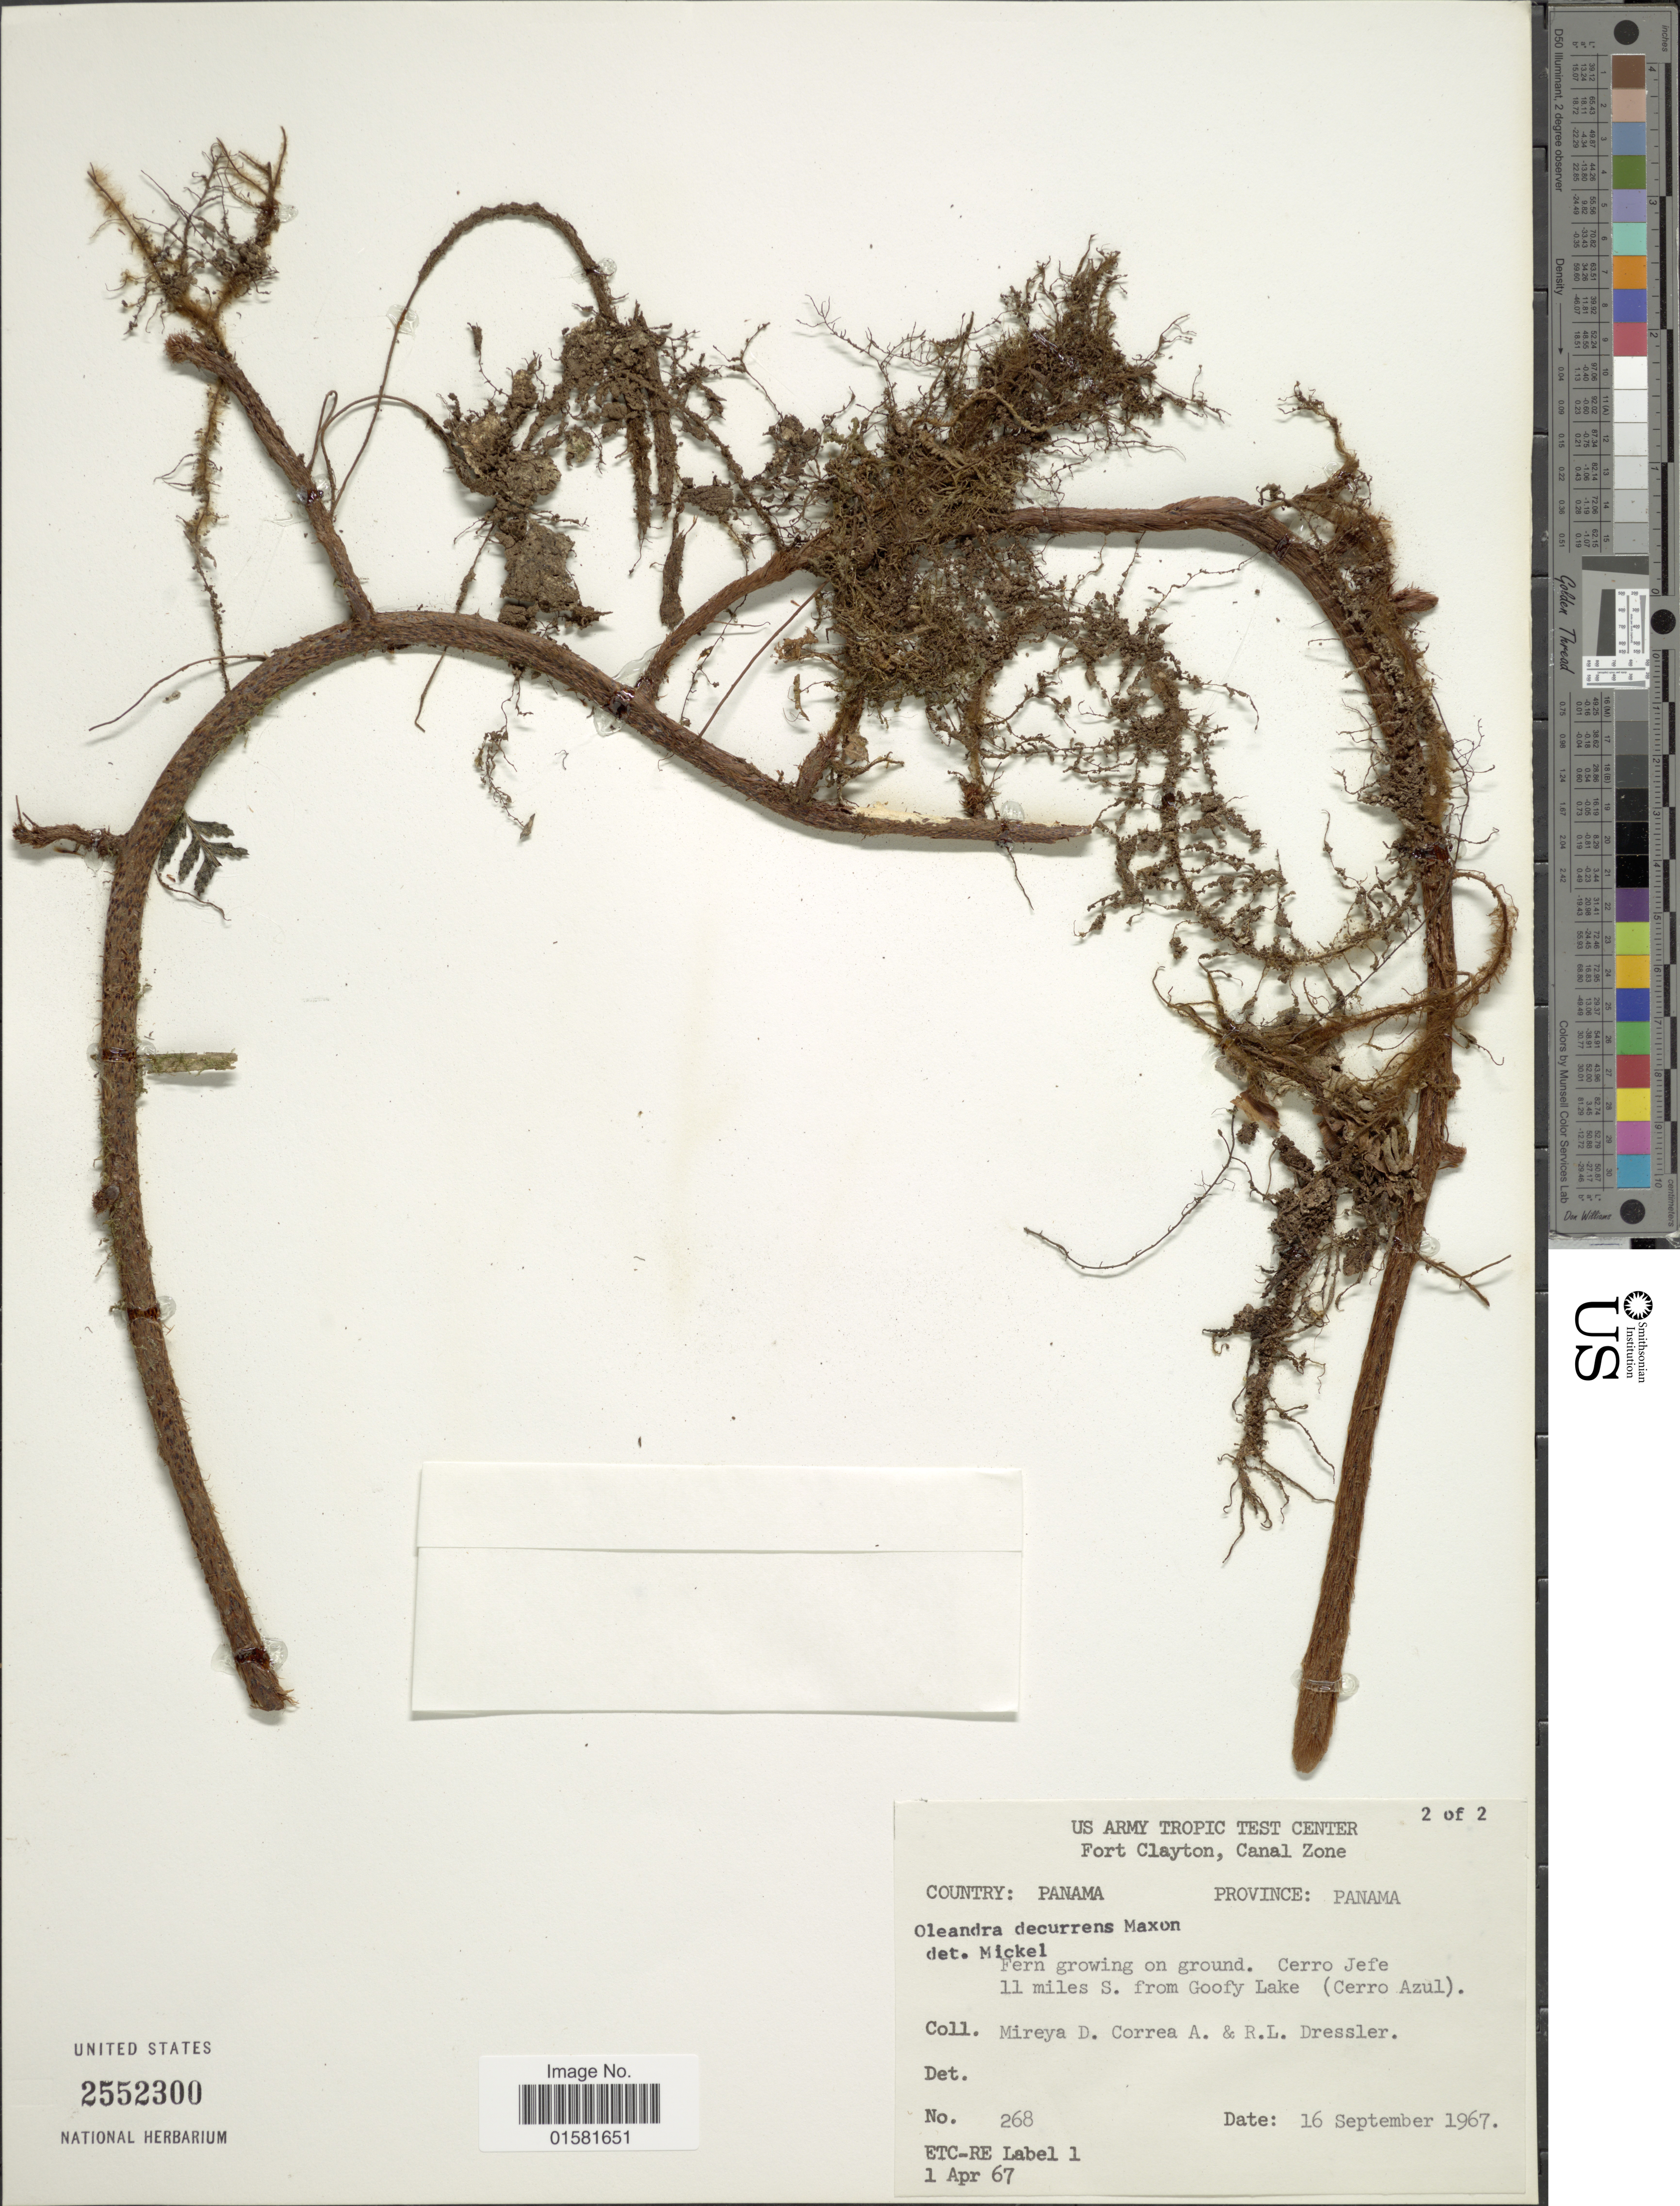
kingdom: Plantae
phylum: Tracheophyta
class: Polypodiopsida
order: Polypodiales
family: Oleandraceae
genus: Oleandra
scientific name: Oleandra decurrens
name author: Maxon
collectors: M. D. Corrêa-A. & R. Dressler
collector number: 268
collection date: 1967-09-16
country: Panama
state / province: Panamá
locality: Panama, cerro Jefe 11 miles S. from Goofy Lake (Cerro Azul)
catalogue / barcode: US 2552300